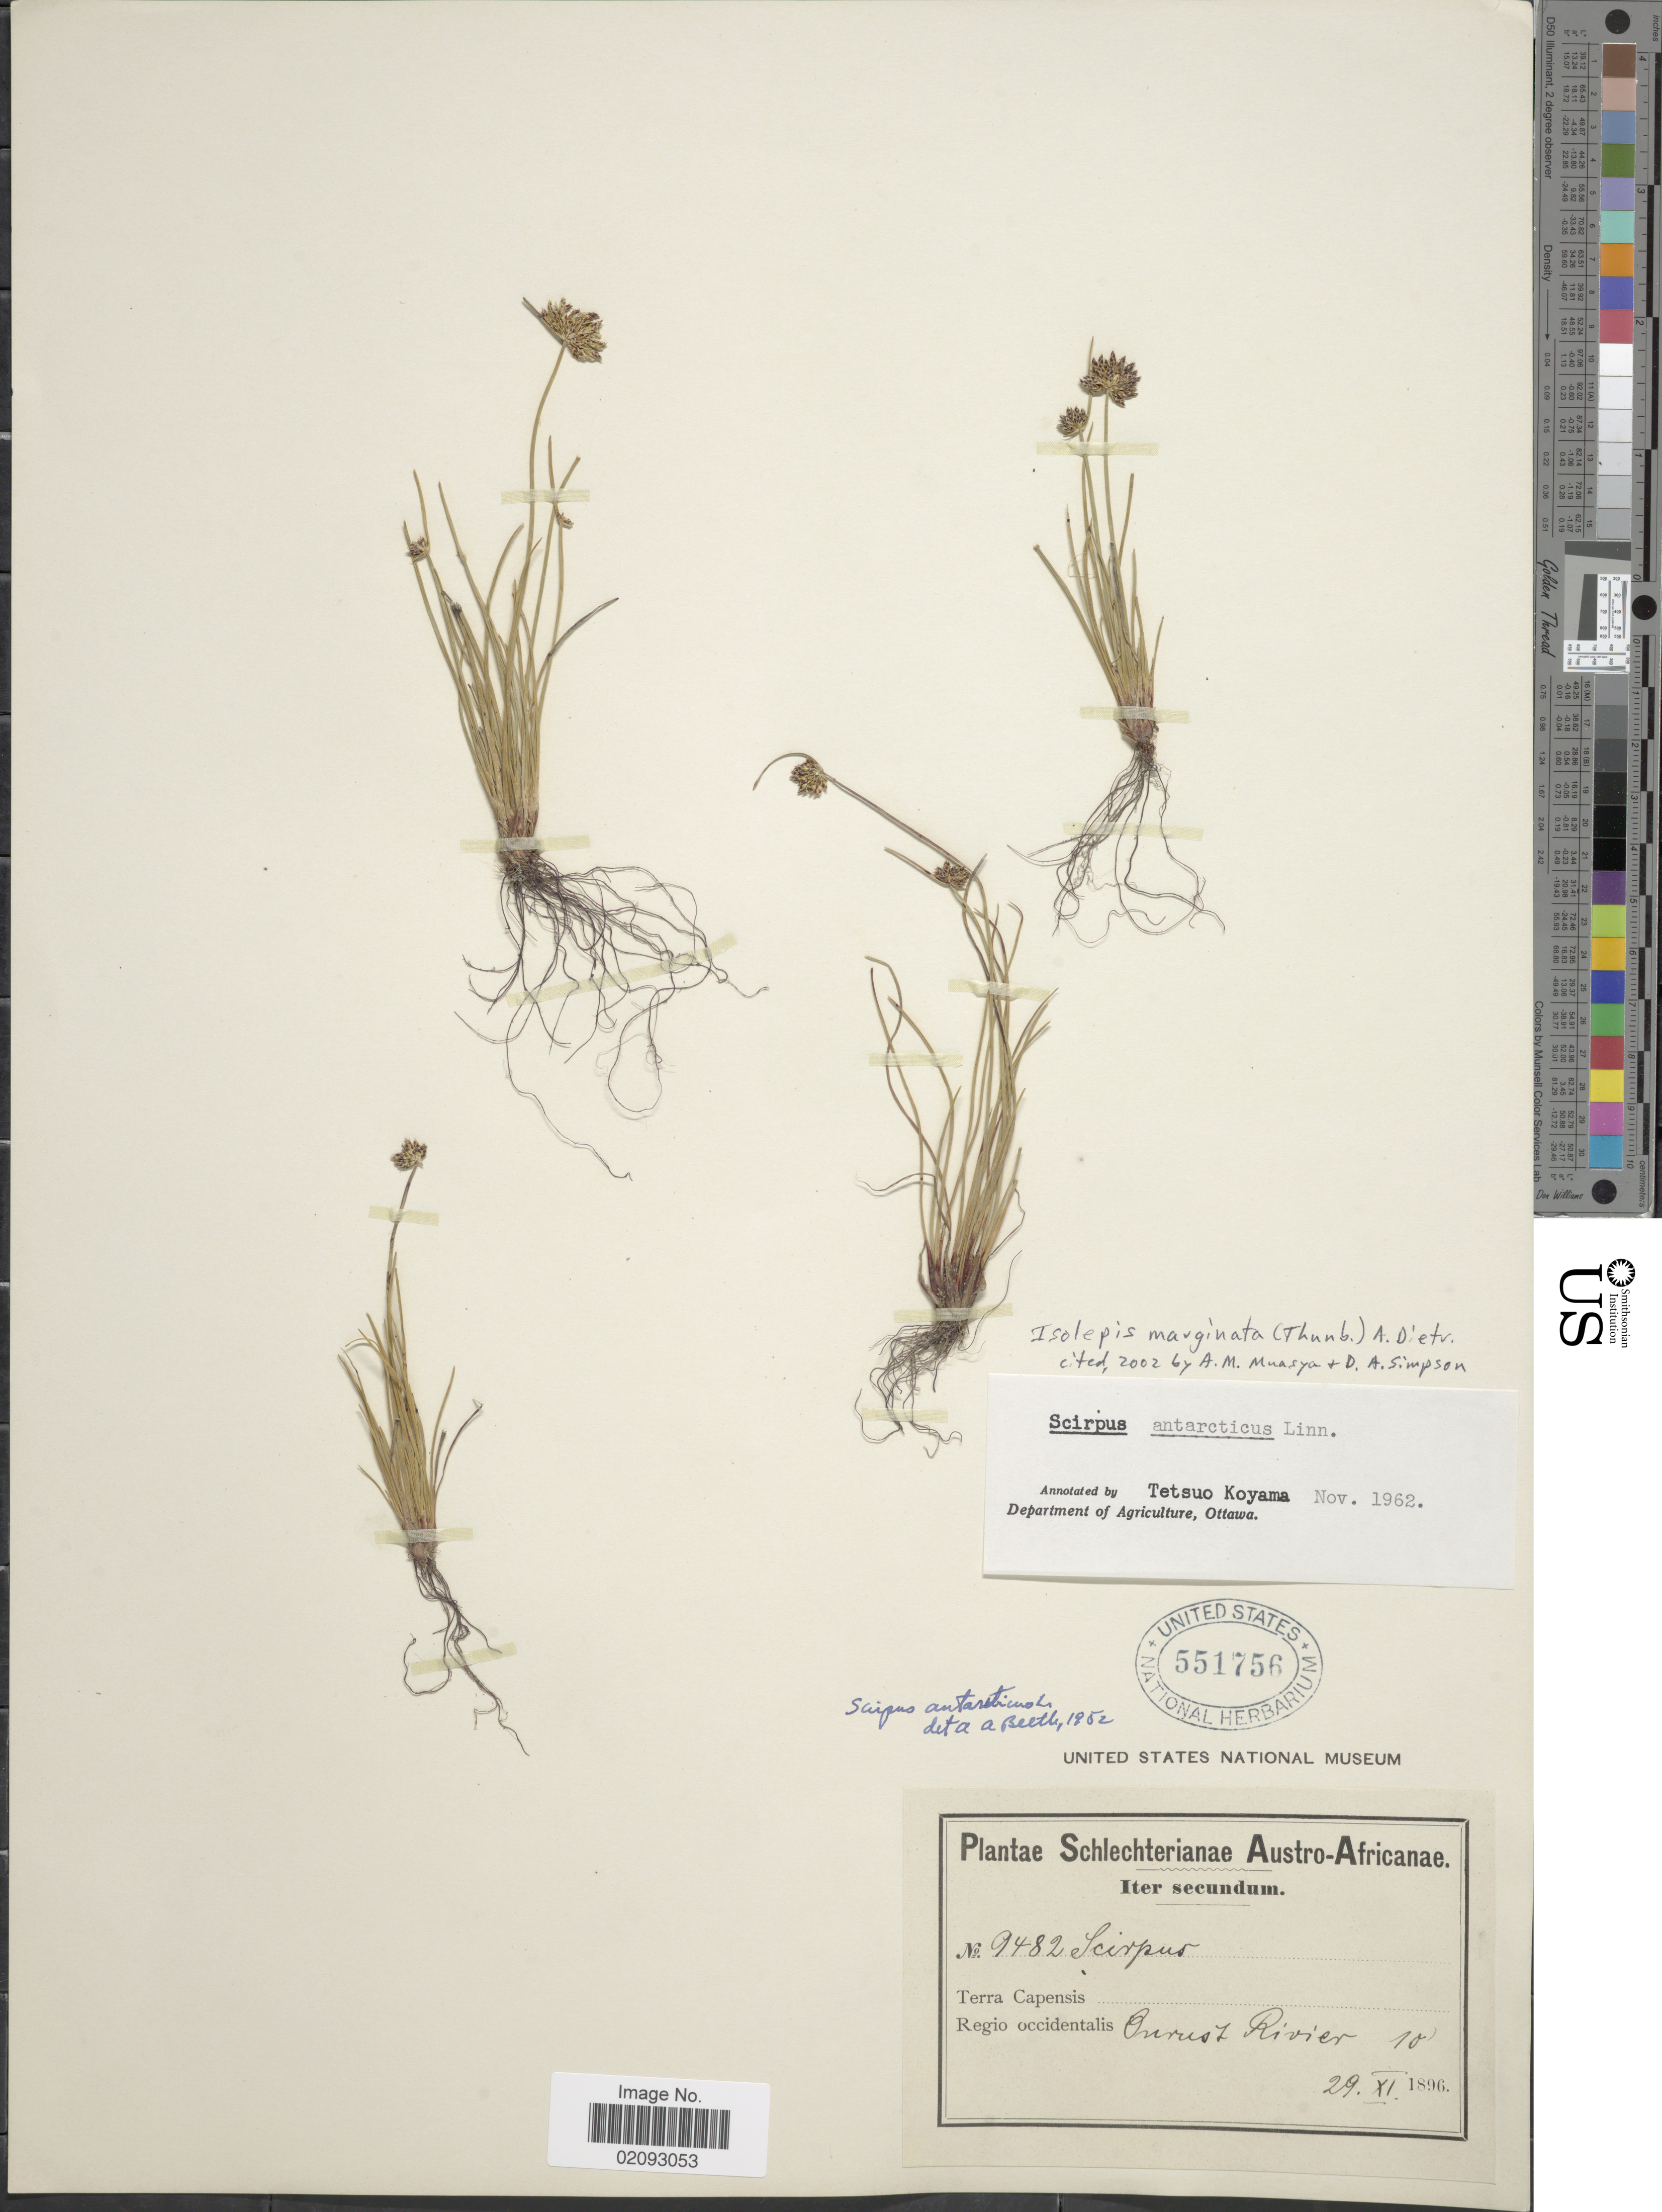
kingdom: Plantae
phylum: Tracheophyta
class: Liliopsida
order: Poales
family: Cyperaceae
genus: Ficinia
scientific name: Ficinia marginata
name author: (Thunb.) Fourc.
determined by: Strong, Mark T., (BOT), Smithsonian Institution - National Museum of Natural History (UNITED STATES)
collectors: Schlechter, --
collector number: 9482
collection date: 1896-11-29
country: South Africa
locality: Austro-Africanae, Iter secundum, Terra Capensis, Regio occidentalis, Onrust Rivier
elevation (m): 3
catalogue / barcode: US 551756